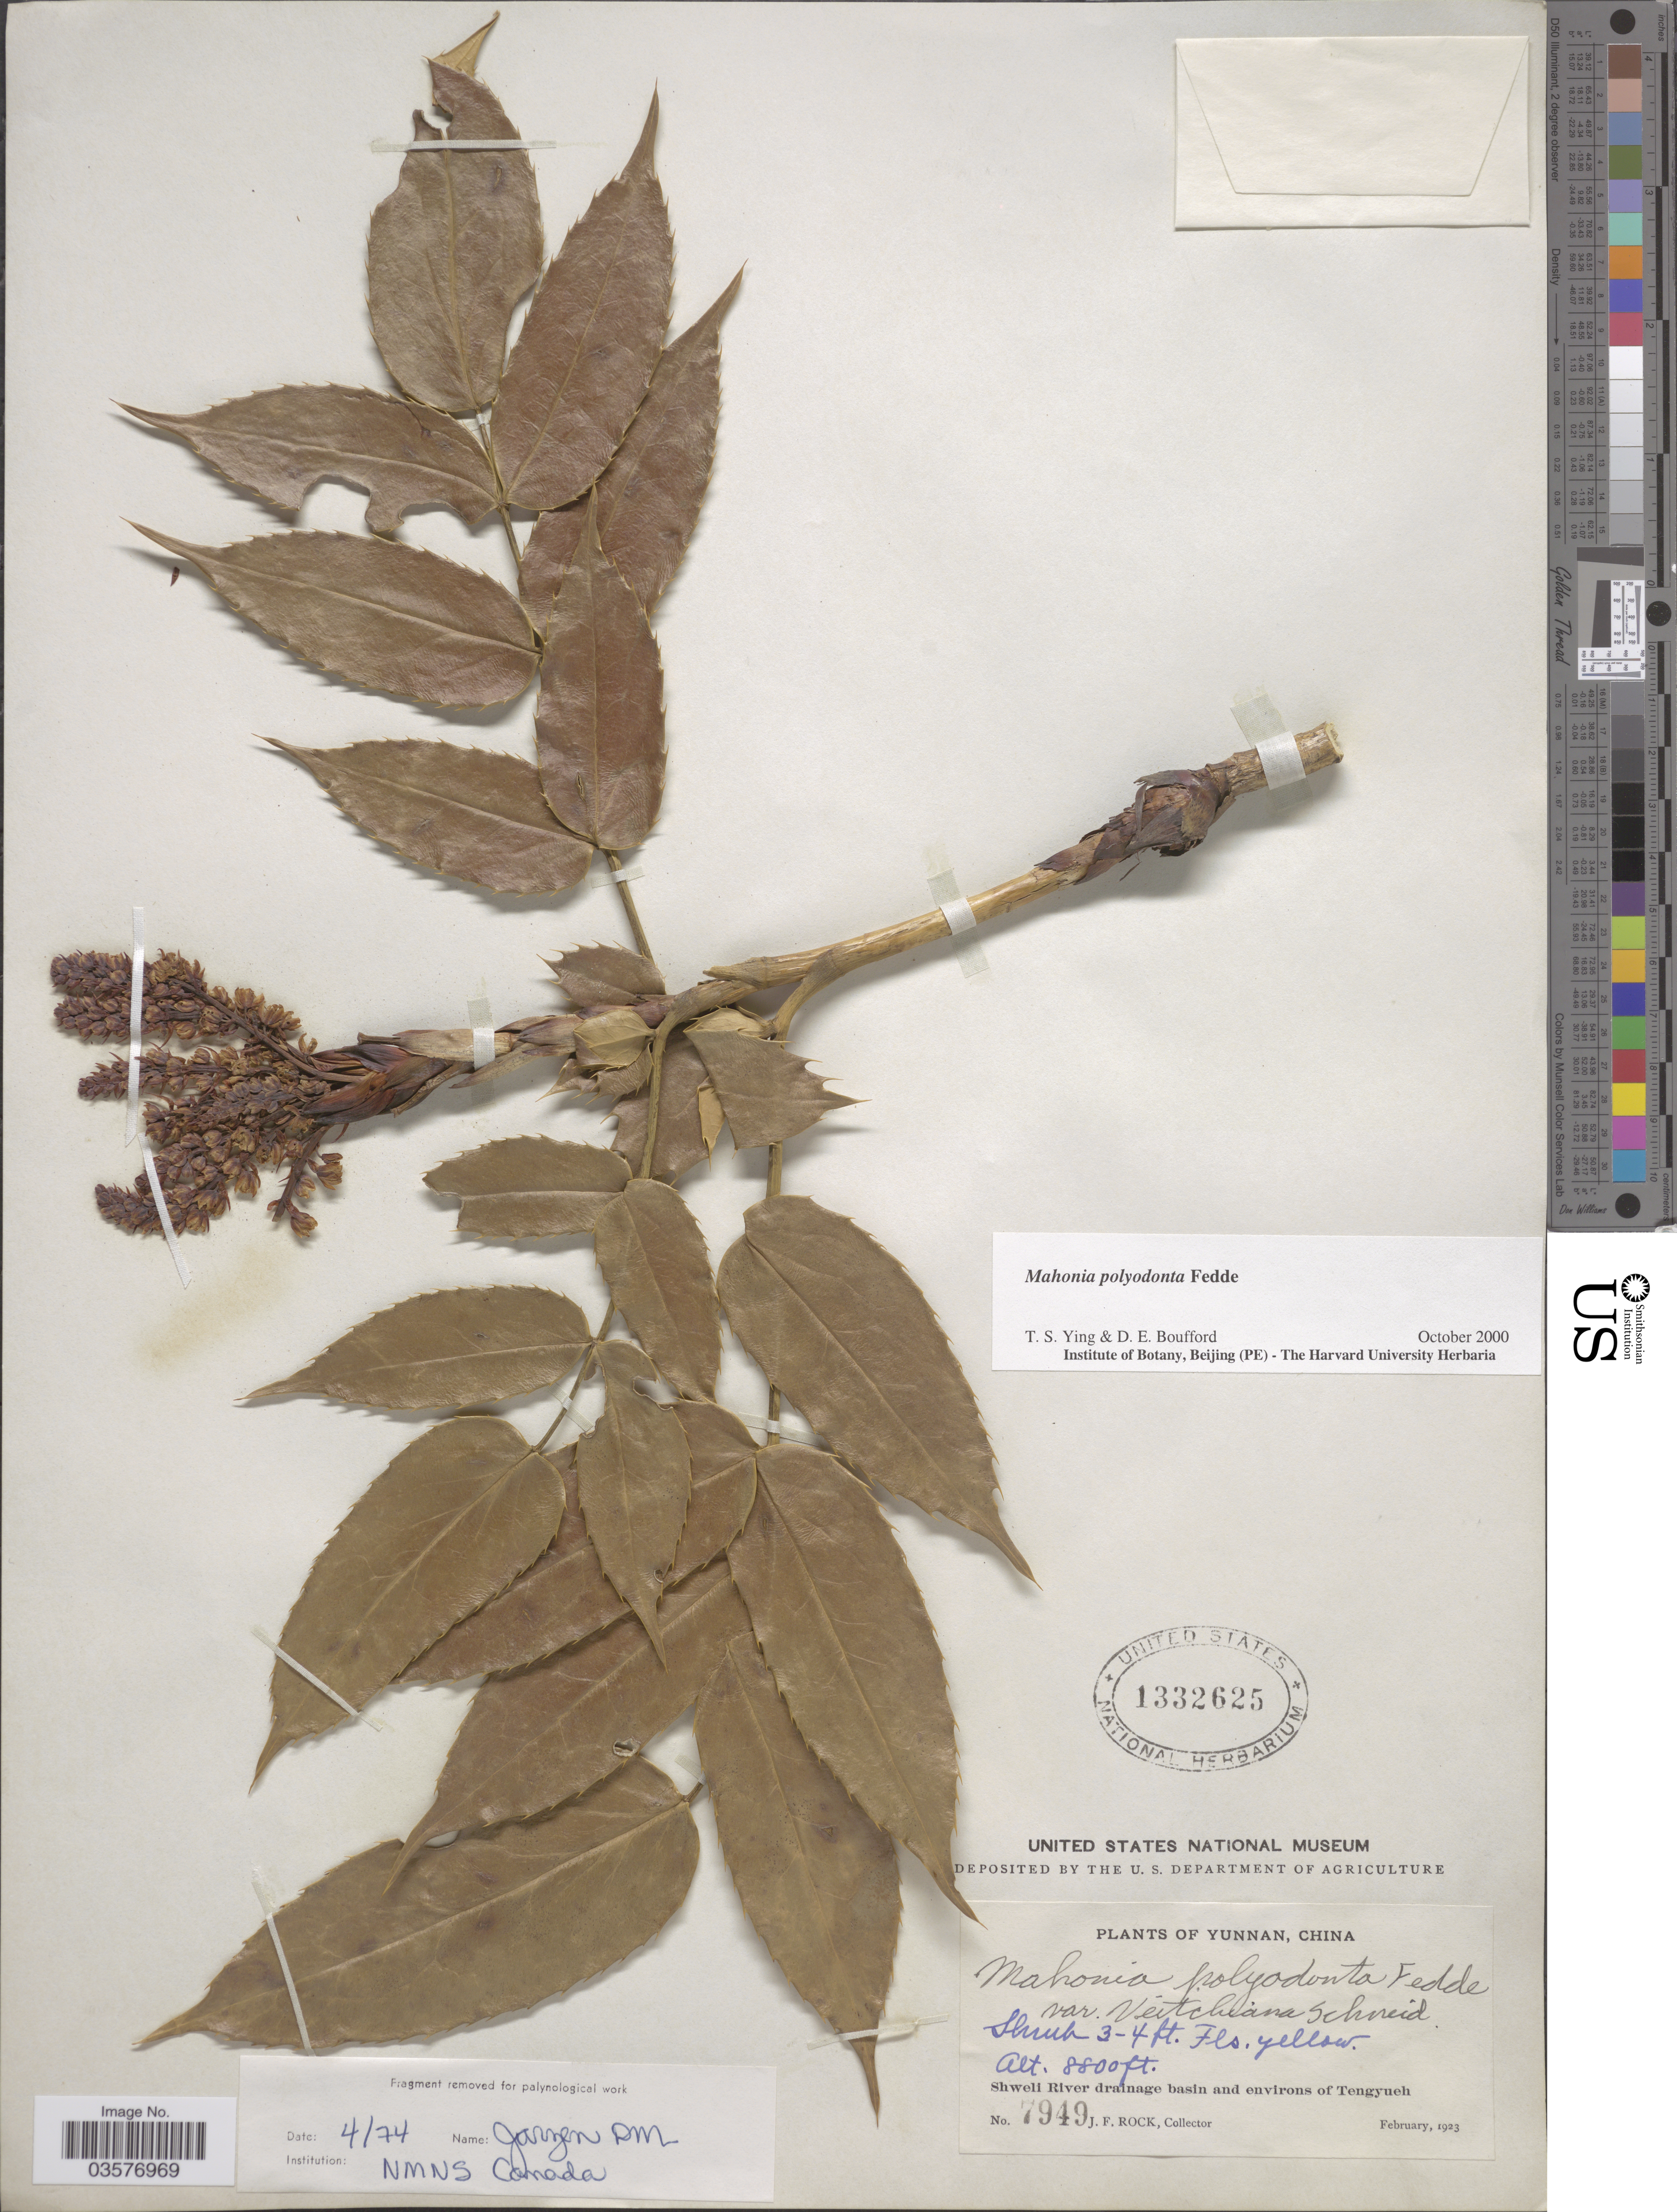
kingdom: Plantae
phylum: Tracheophyta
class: Magnoliopsida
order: Ranunculales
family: Berberidaceae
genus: Mahonia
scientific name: Mahonia polyodonta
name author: Fedde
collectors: J. Rock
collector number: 7949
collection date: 1923-02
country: China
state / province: Yunnan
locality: Shweli River drainage basin and environs of Tengyueh.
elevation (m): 2682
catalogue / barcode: US 1332625